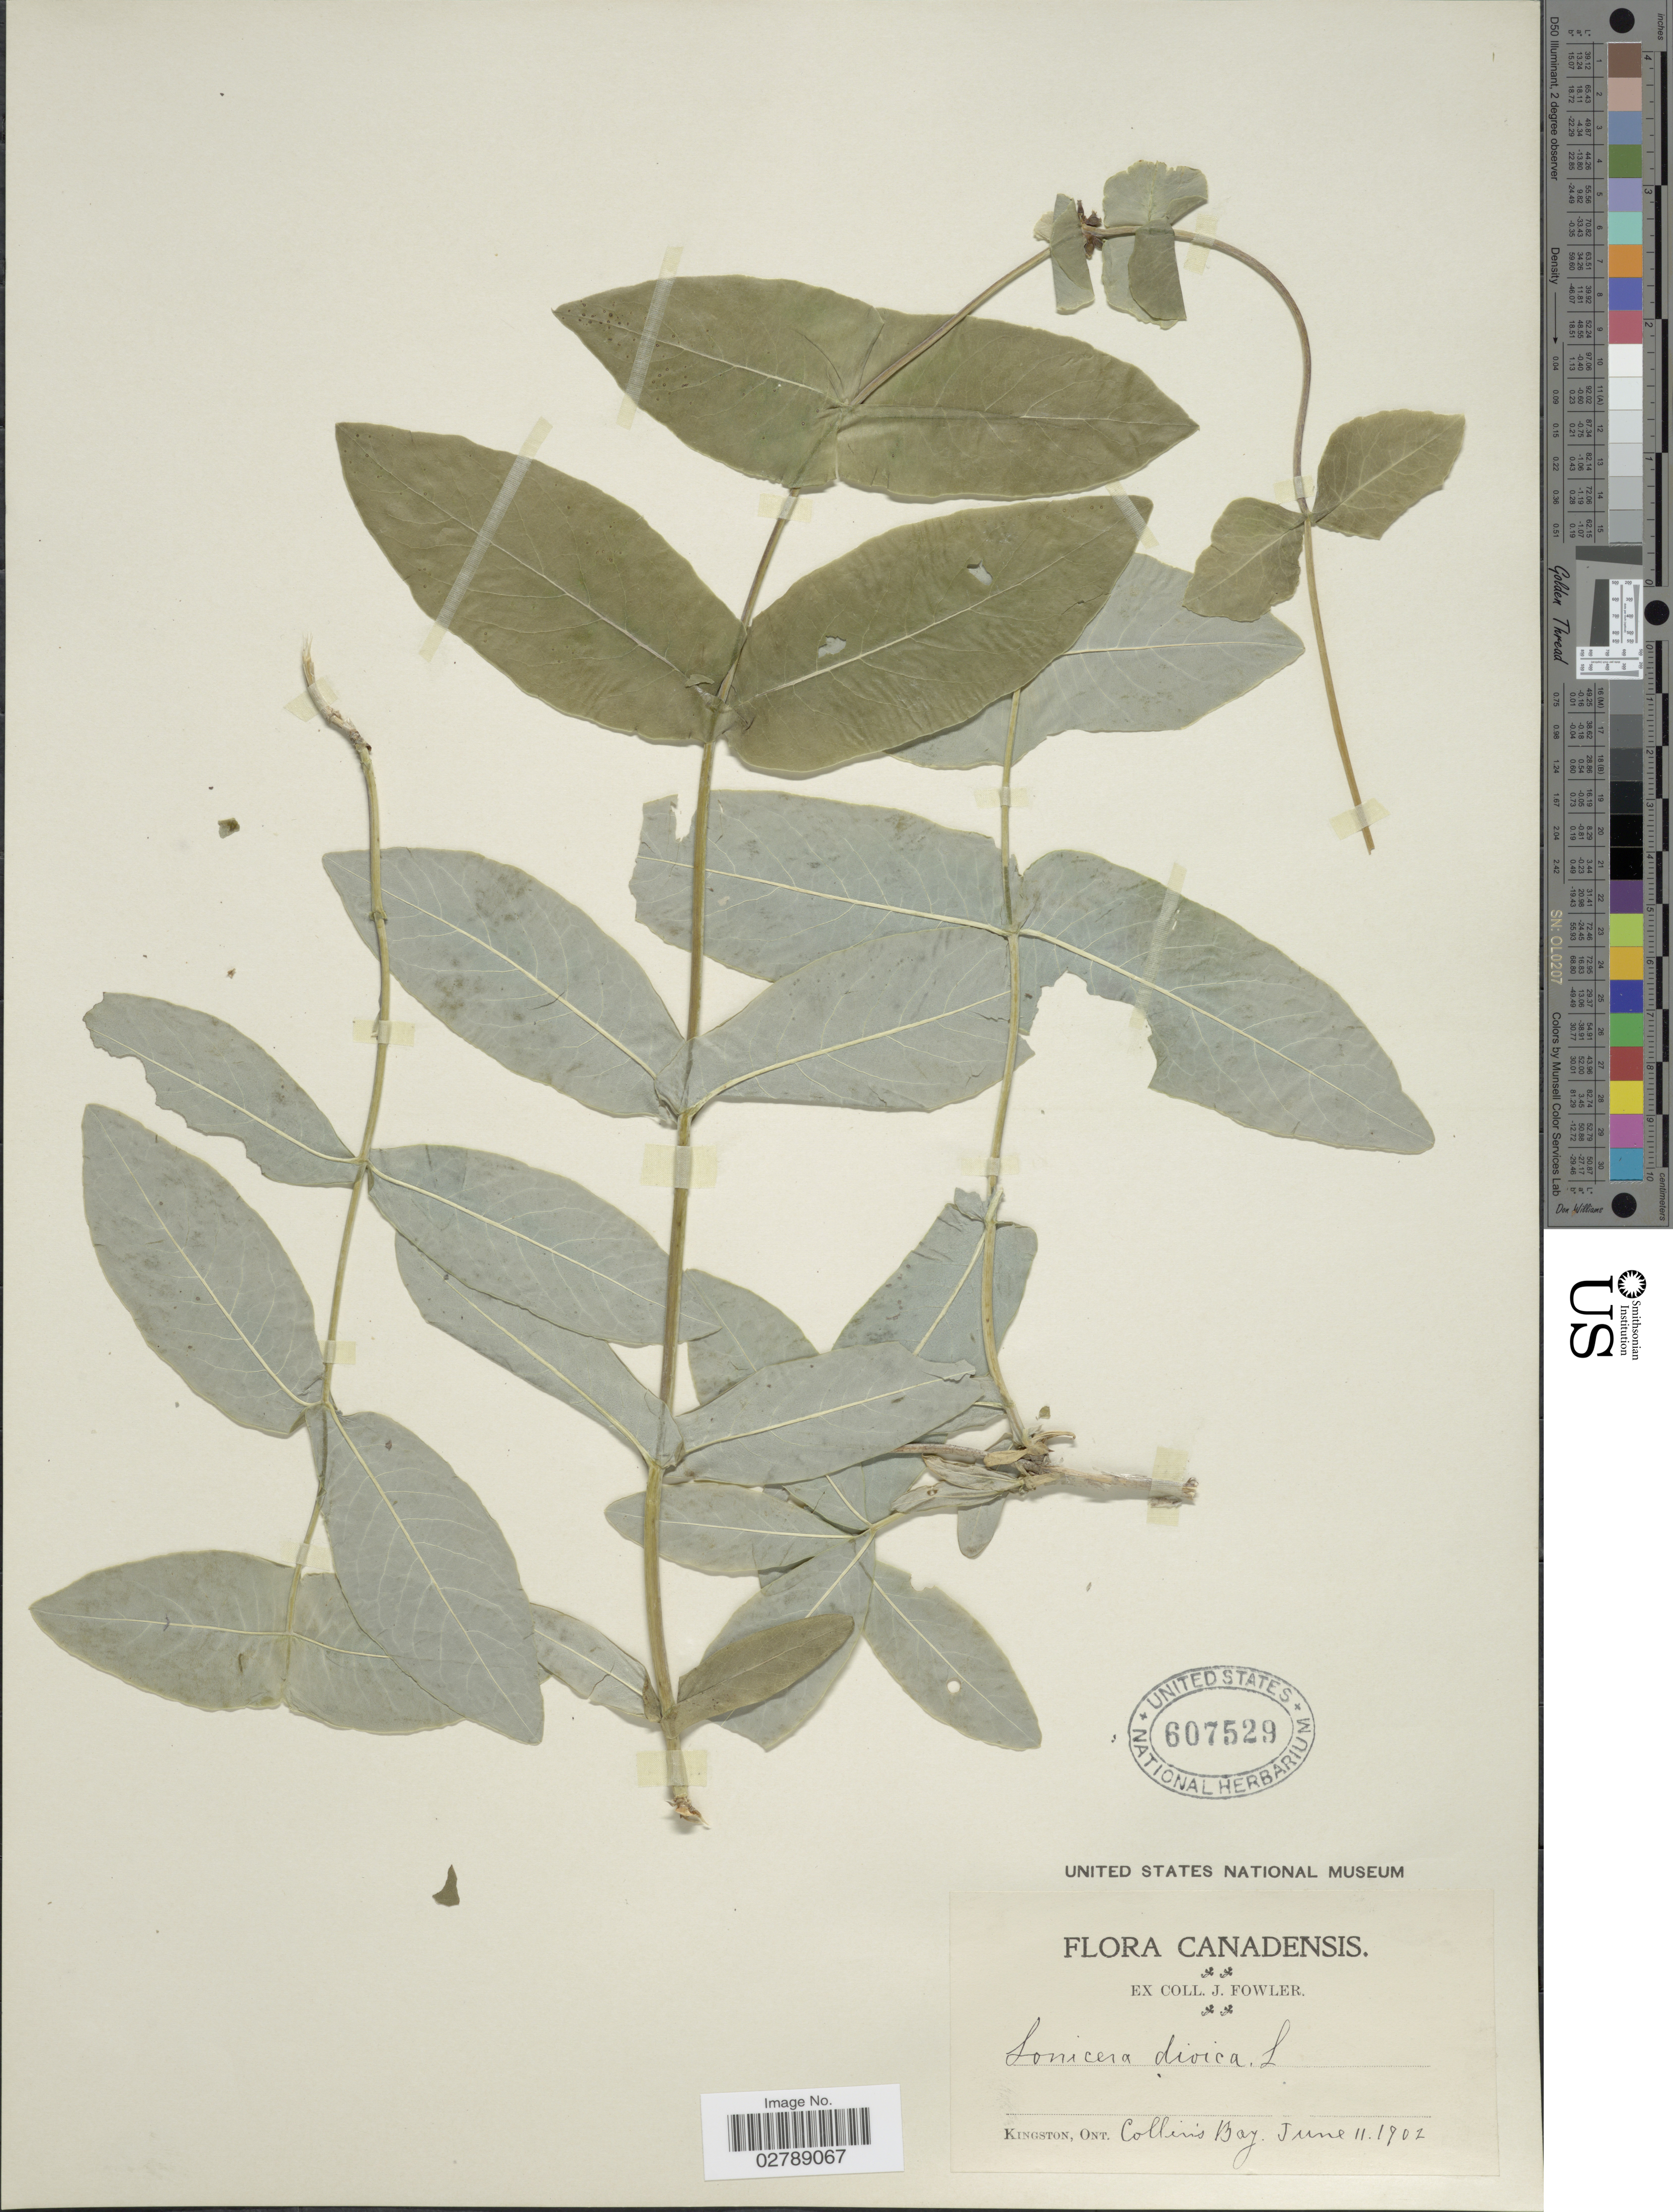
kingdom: Plantae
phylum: Tracheophyta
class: Magnoliopsida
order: Dipsacales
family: Caprifoliaceae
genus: Lonicera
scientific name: Lonicera dioica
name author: L.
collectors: J. P. Fowler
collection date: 1902-06-11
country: Canada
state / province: Ontario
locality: Kingston, Ont. Collin's Bay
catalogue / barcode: US 607529